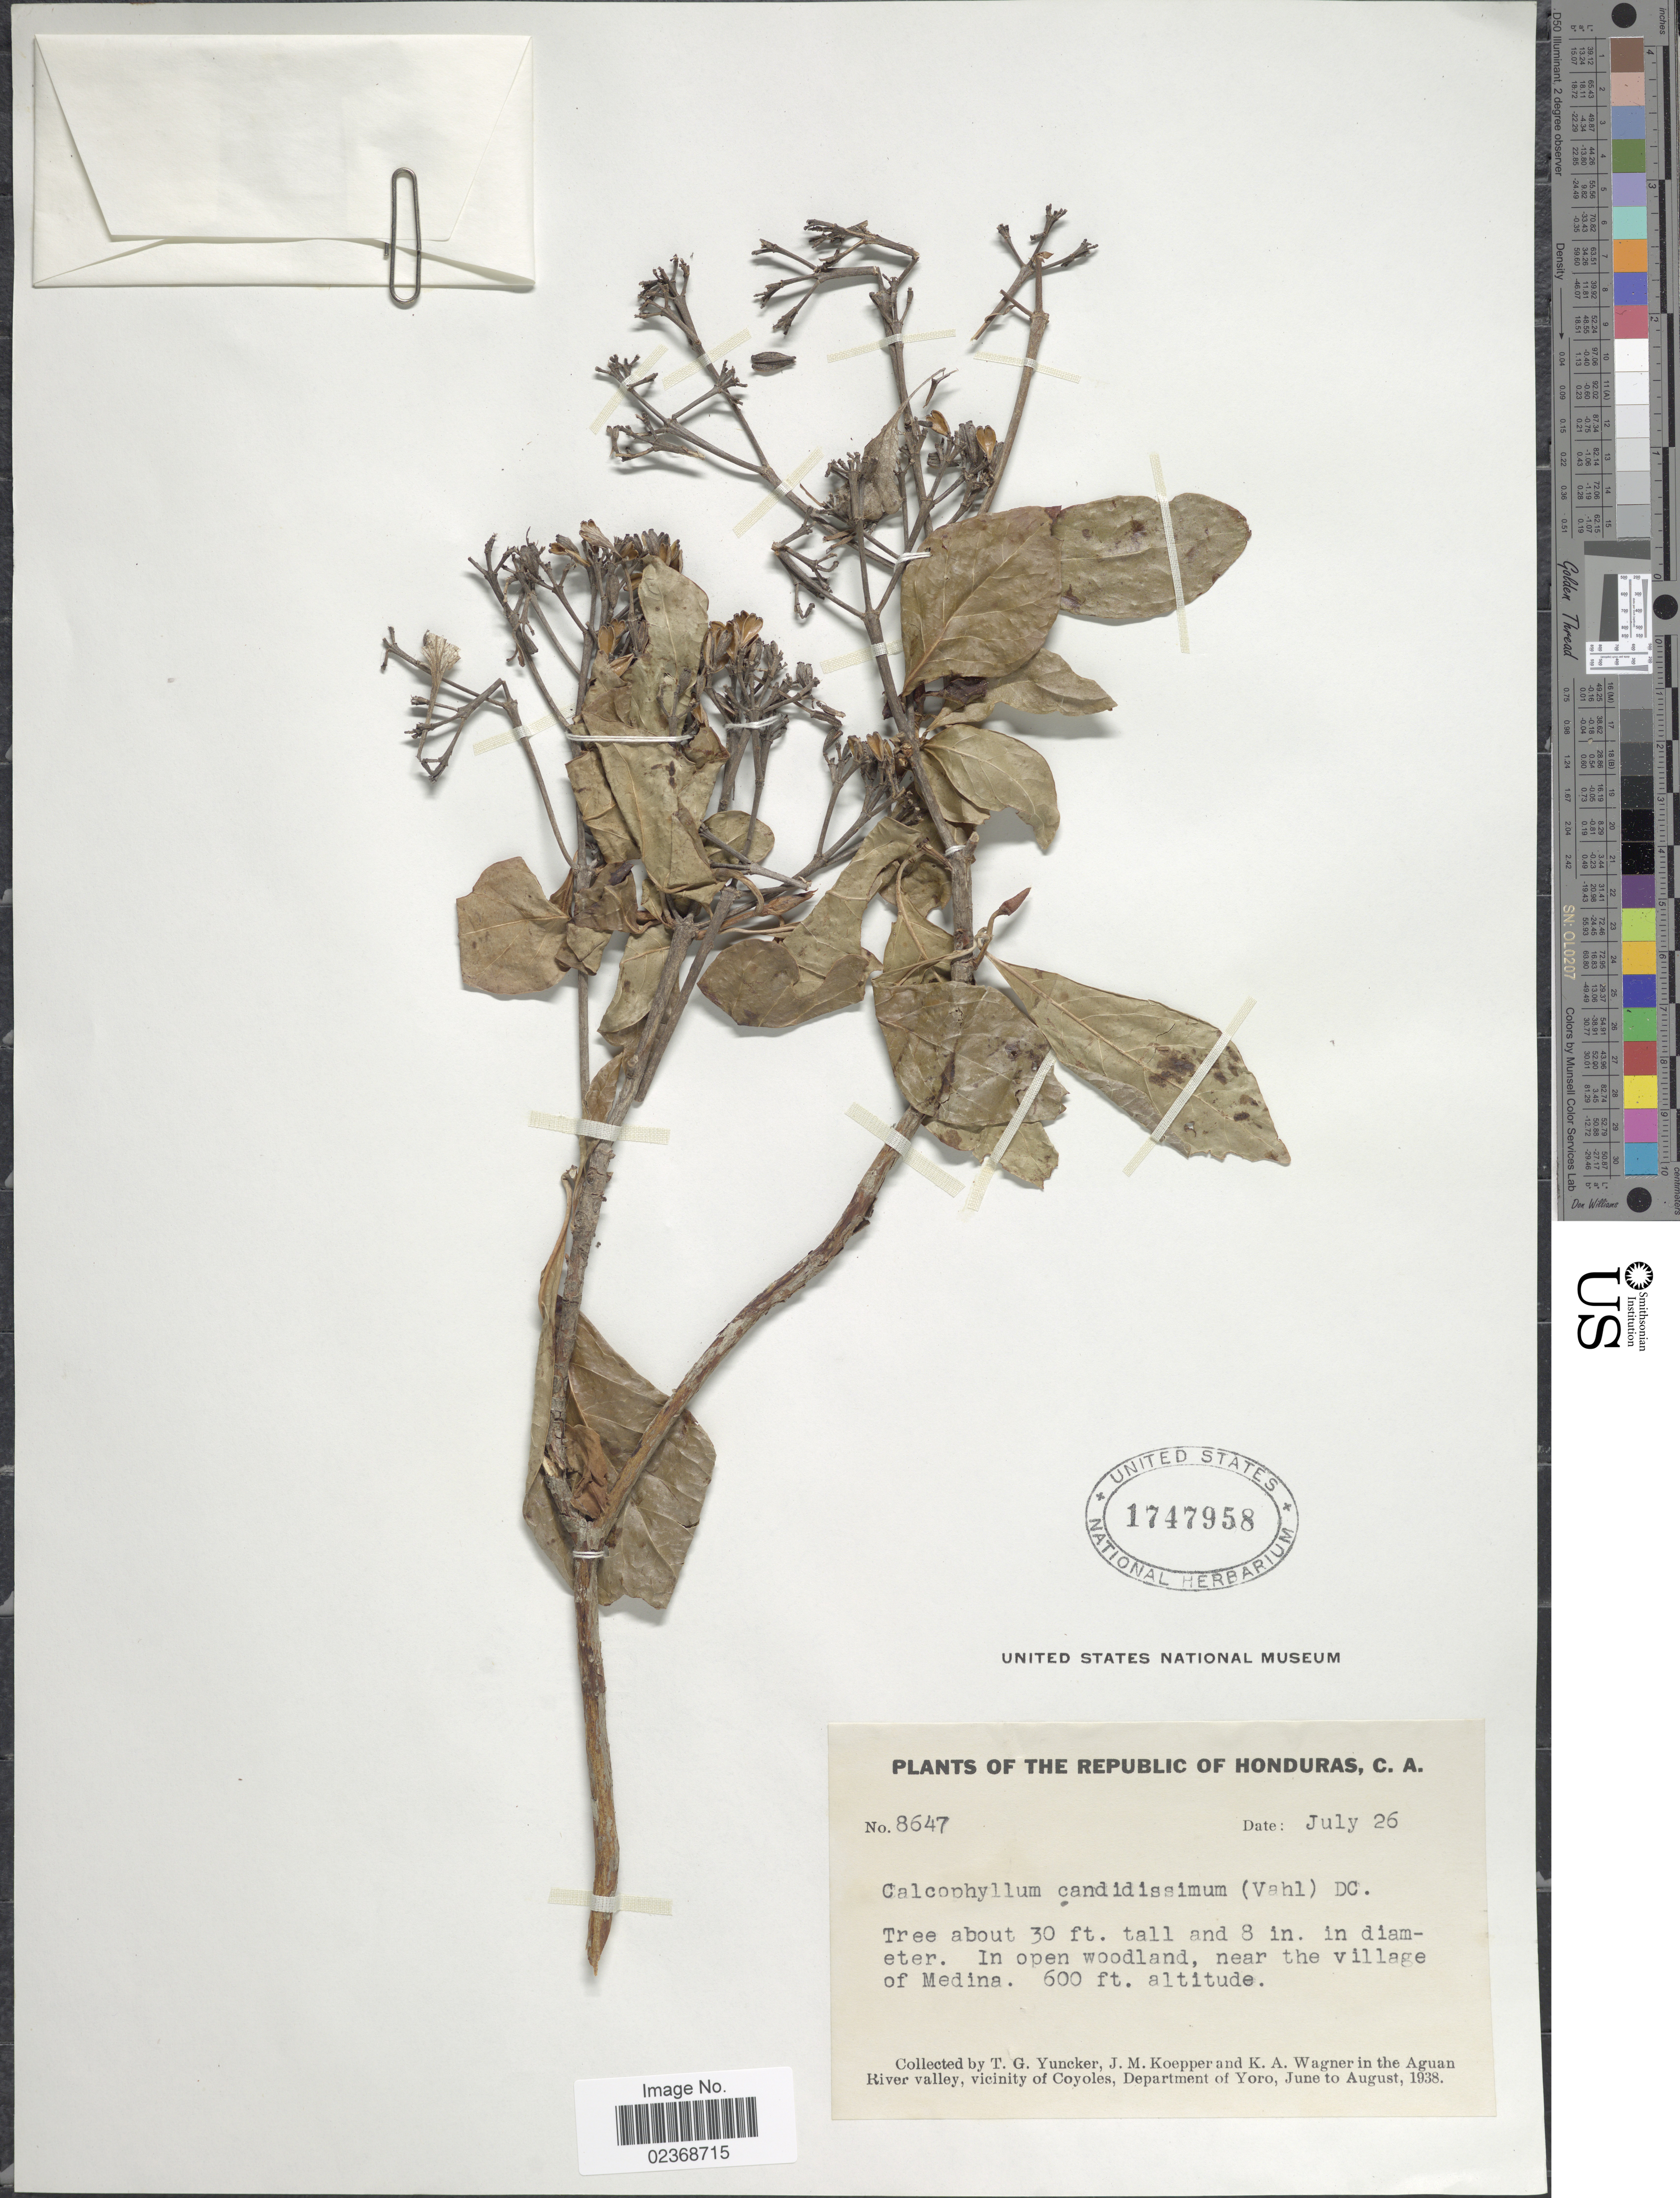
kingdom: Plantae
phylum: Tracheophyta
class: Magnoliopsida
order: Gentianales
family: Rubiaceae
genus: Calycophyllum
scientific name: Calycophyllum candidissimum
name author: (Vahl) DC.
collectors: T. G. Yuncker, J. M. Koepper & K. A. Wagner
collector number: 8647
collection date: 1938-07-26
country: Honduras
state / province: Yoro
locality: In open woodland, near the village of Medina, in the Aguan River valley, vicinity of Coyoles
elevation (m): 183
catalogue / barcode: US 1747958